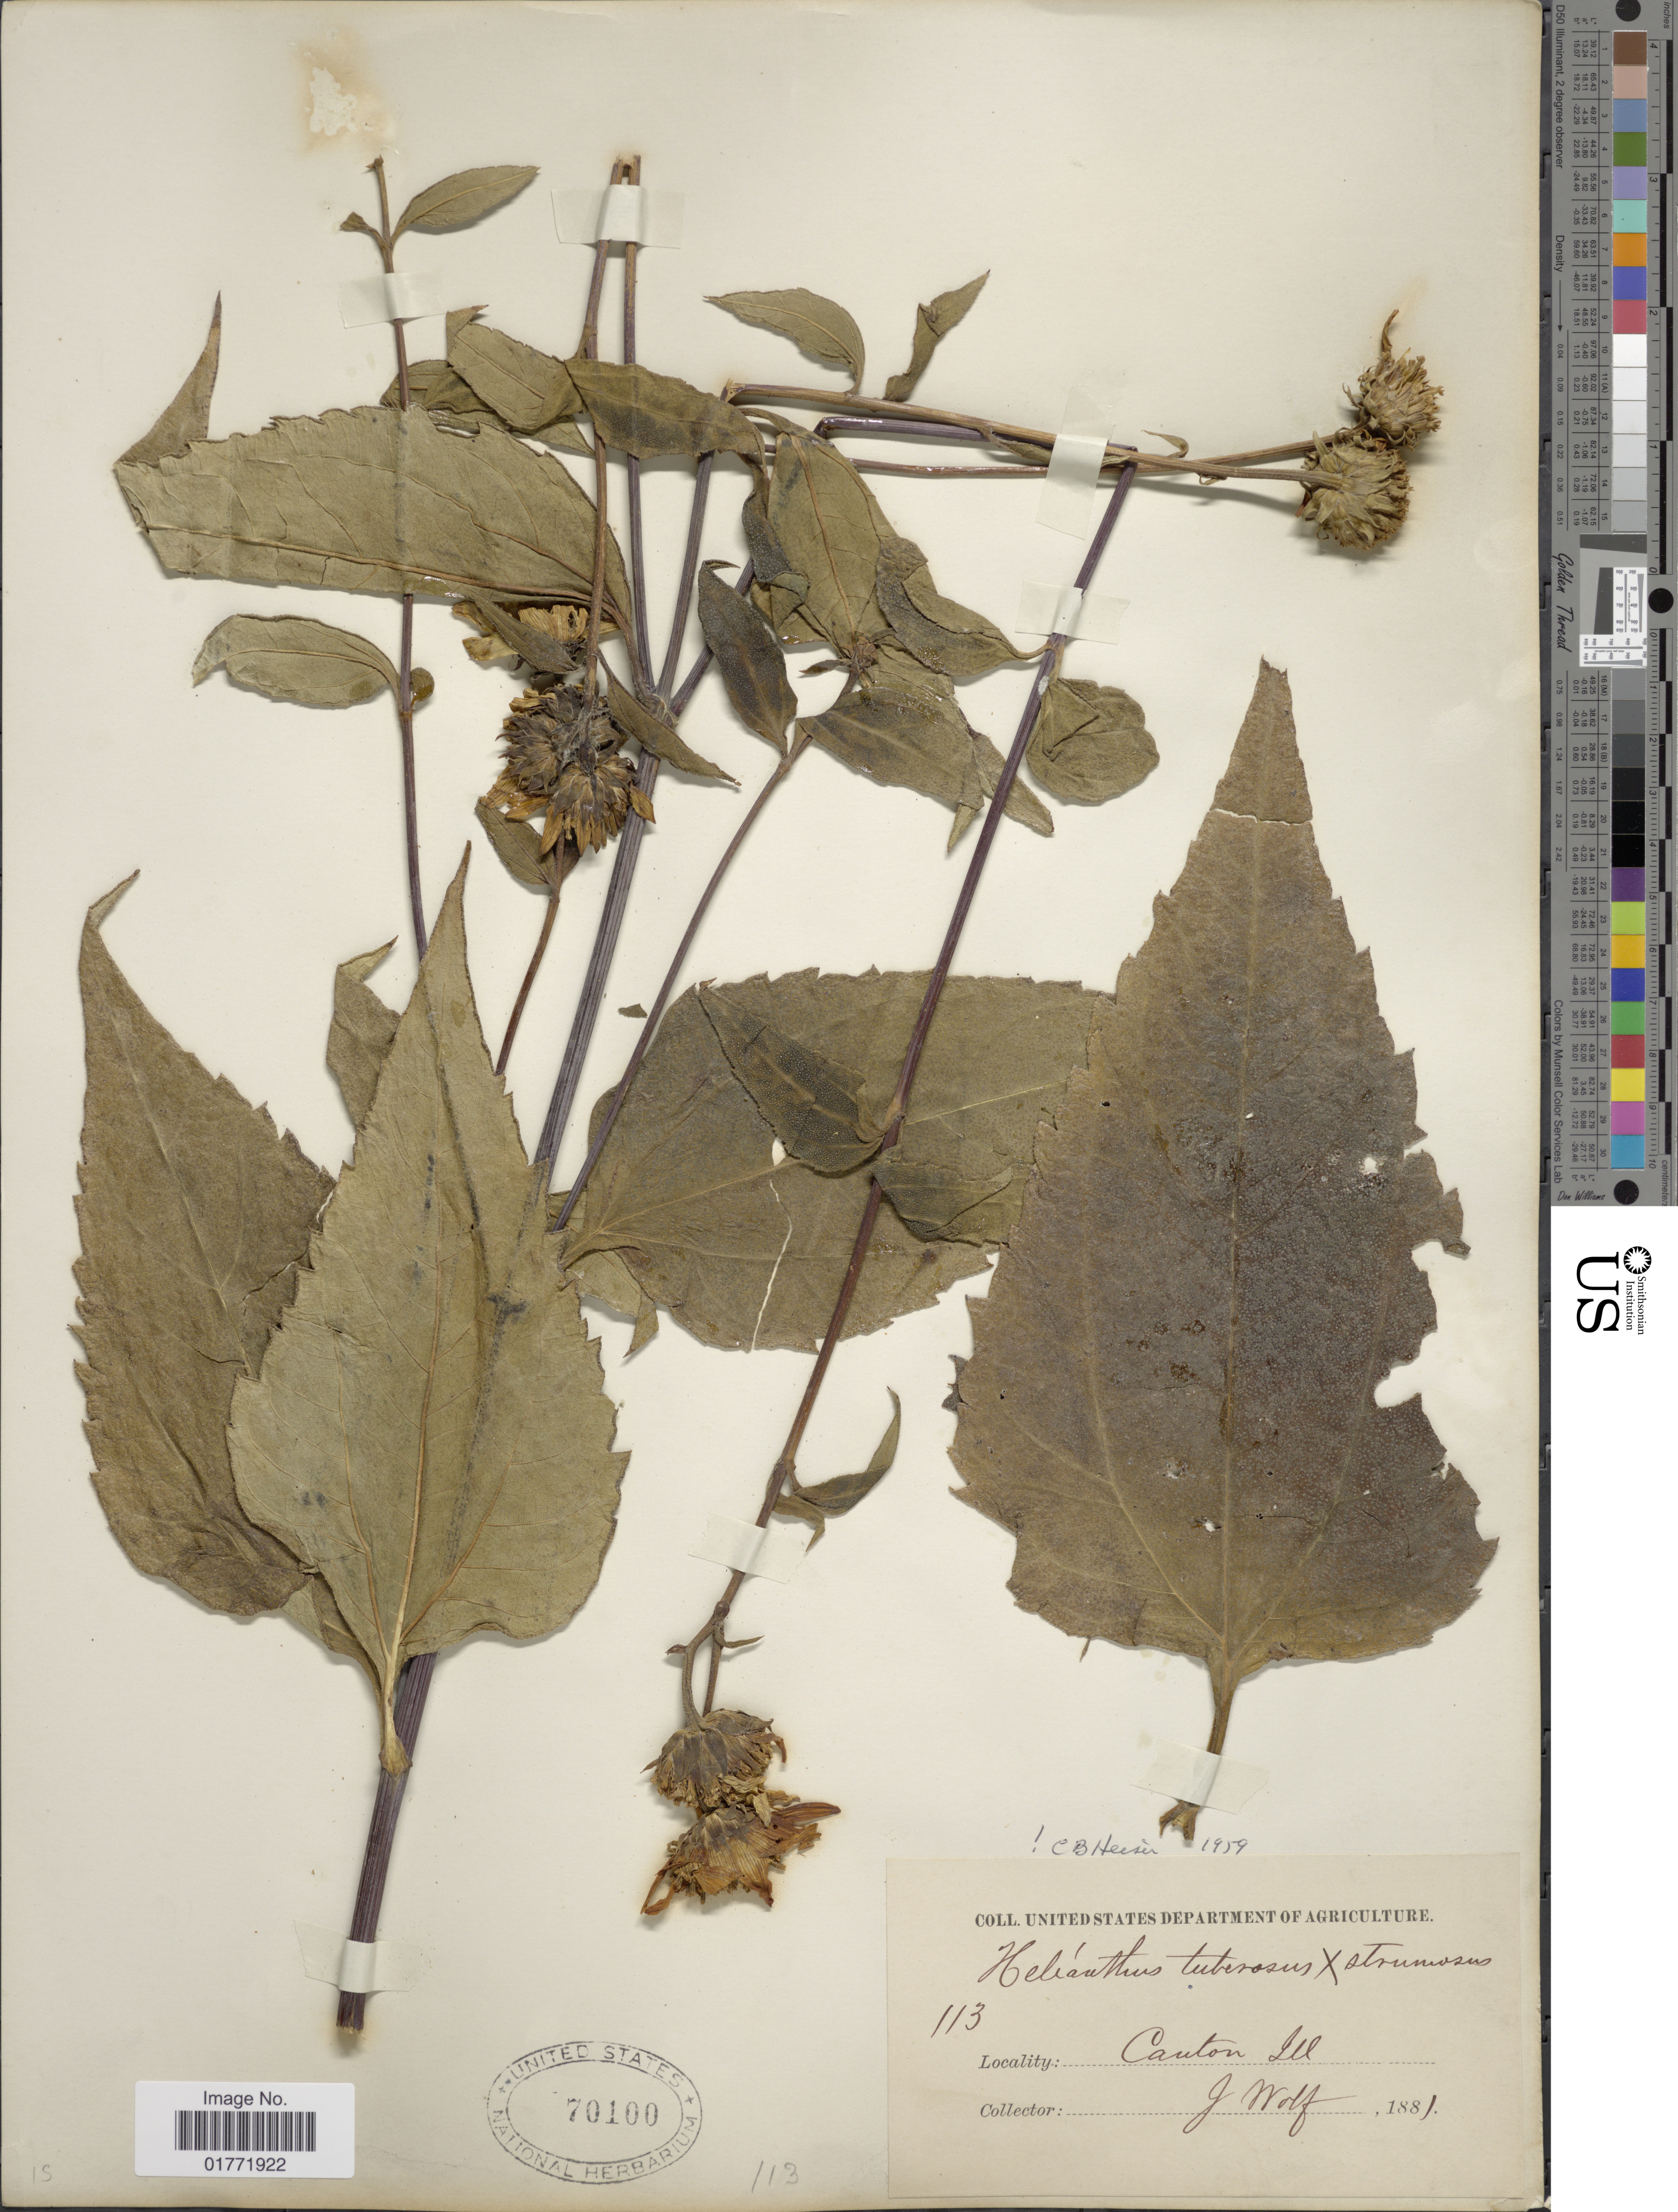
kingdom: Plantae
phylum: Tracheophyta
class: Magnoliopsida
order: Asterales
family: Asteraceae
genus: Helianthus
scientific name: Helianthus tuberosus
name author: L.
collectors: J. Wolf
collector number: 113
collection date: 1881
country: United States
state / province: Illinois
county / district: Fulton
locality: Canton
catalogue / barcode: US 70100